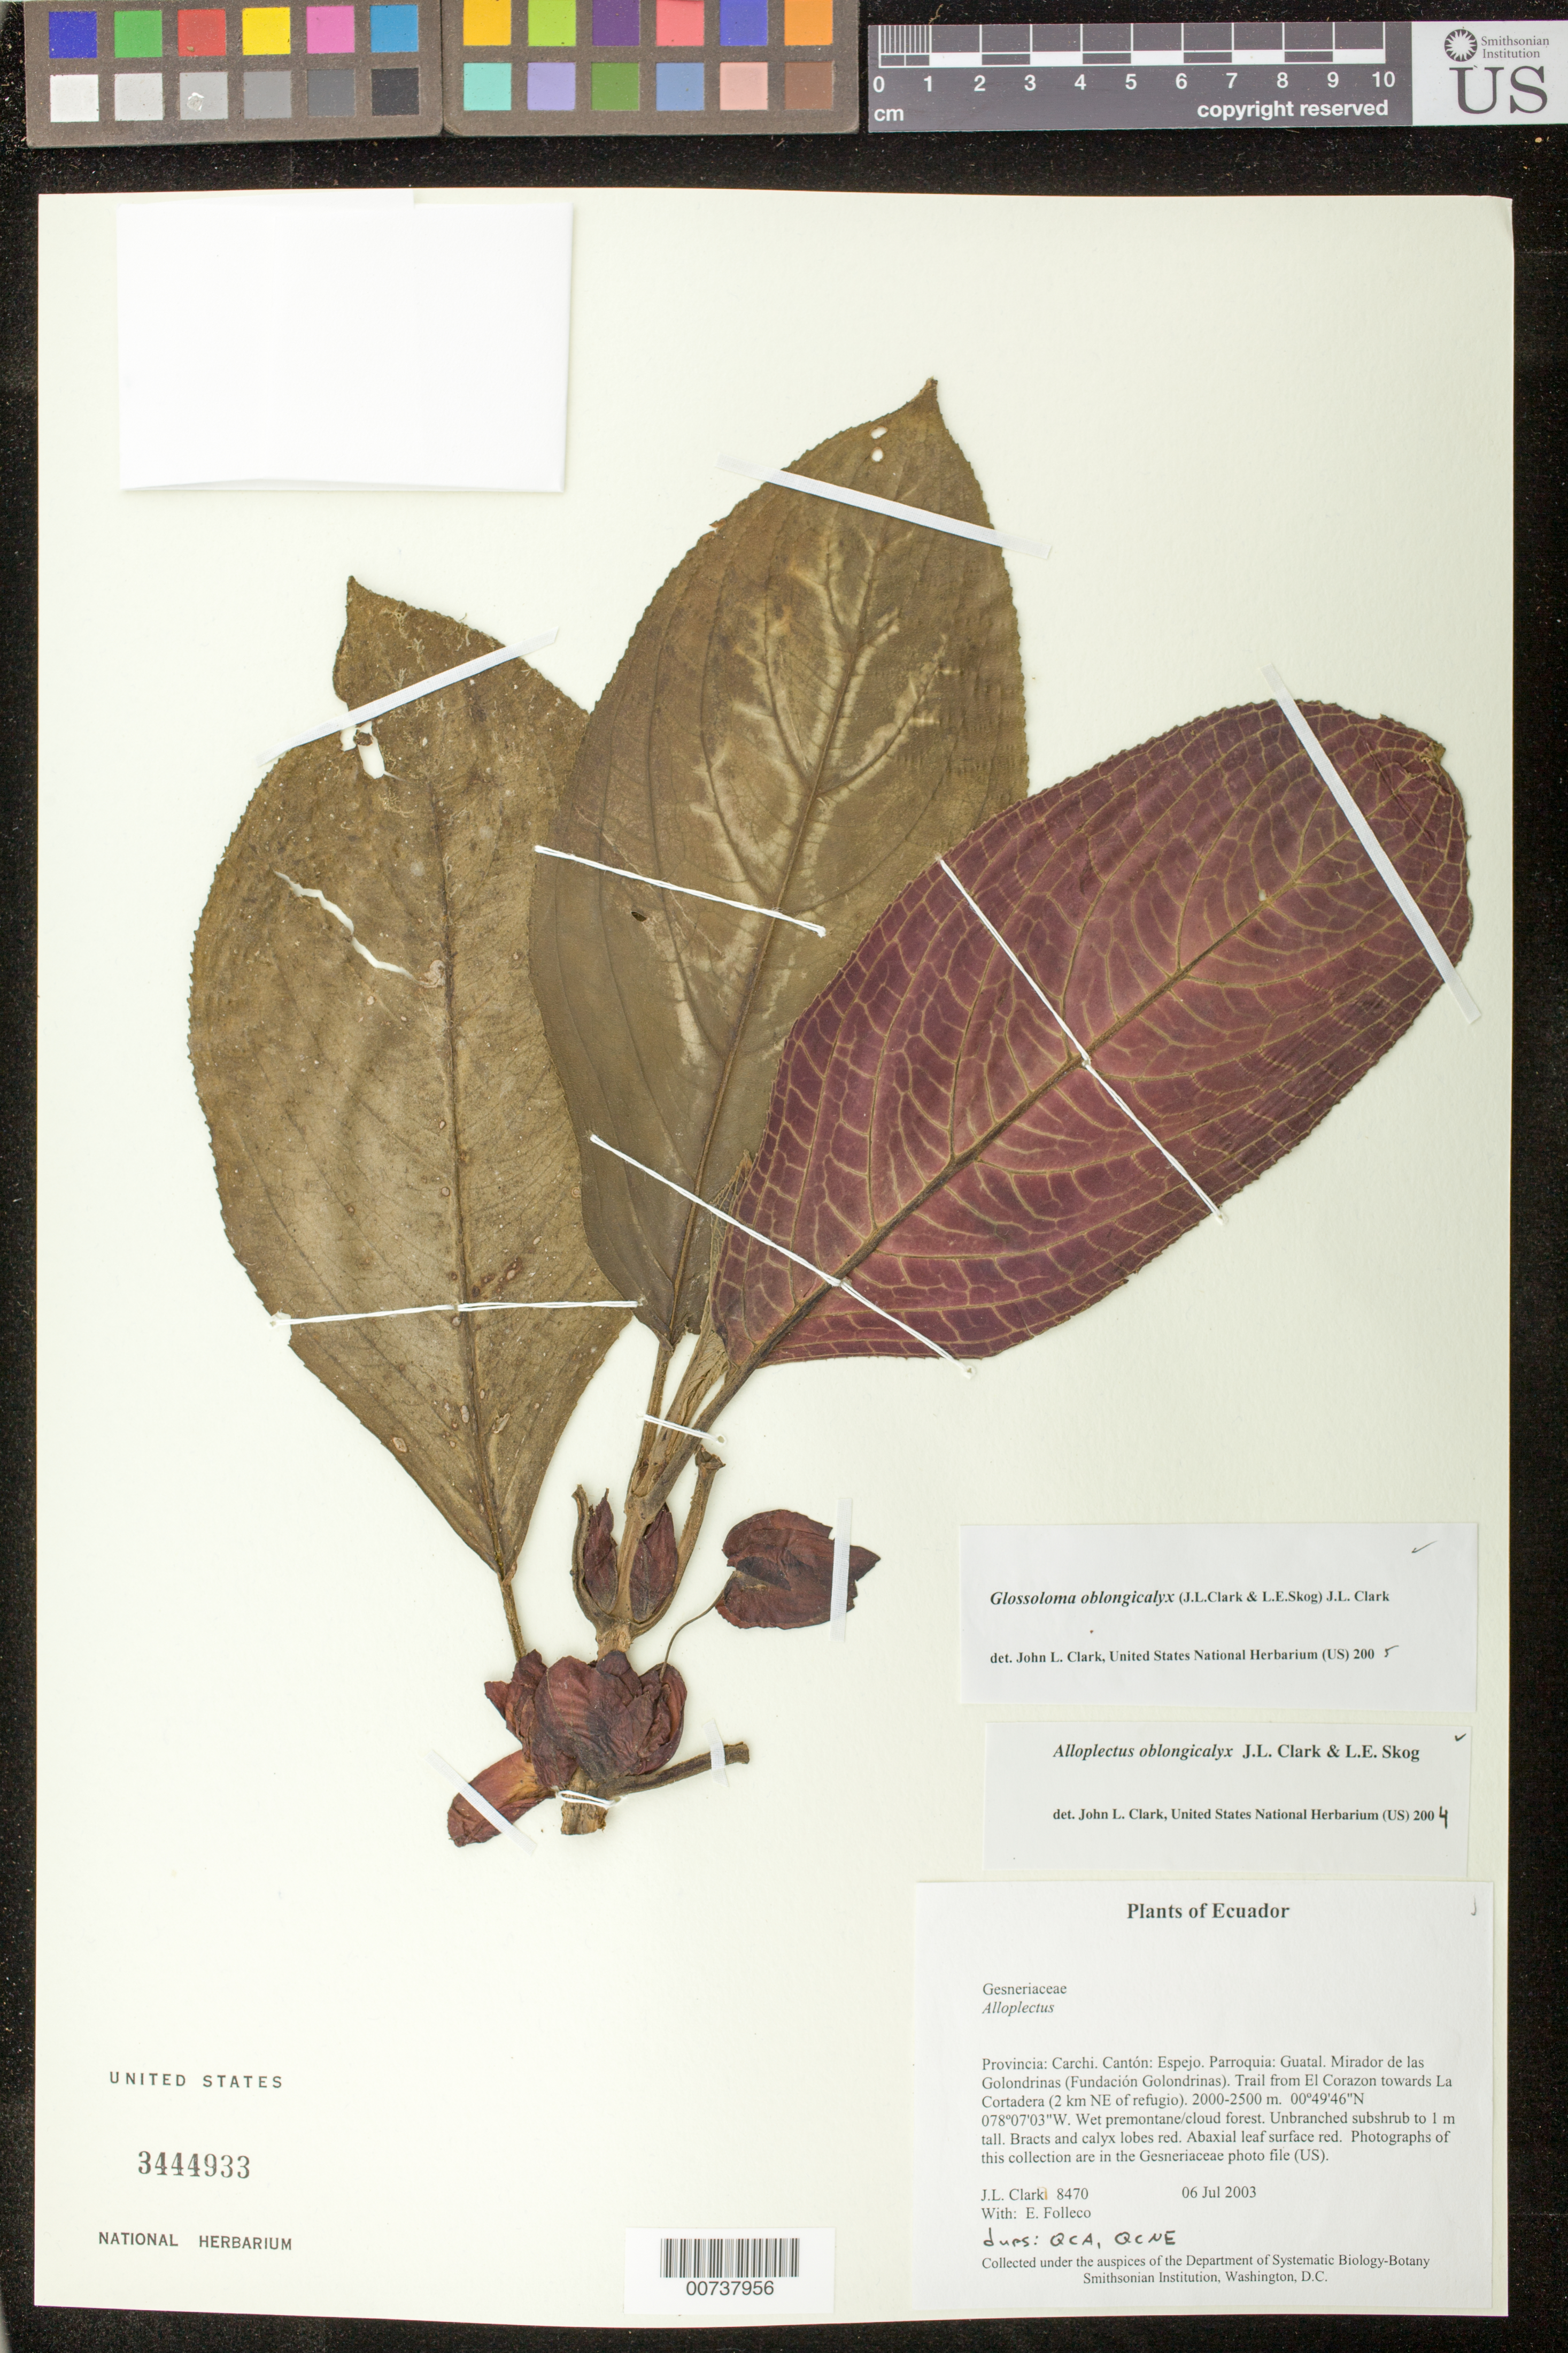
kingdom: Plantae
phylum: Tracheophyta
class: Magnoliopsida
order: Lamiales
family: Gesneriaceae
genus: Glossoloma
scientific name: Glossoloma oblongicalyx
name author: (J.L. Clark & L.E. Skog) J.L. Clark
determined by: Clark, J. L., (SEL), The Marie Selby Botanical Garden (UNITED STATES)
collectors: J. L. Clark & E. Folleco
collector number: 8470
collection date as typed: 06 Jul 2003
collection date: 2003-07-06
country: Ecuador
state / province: Carchi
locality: Espejo. Parroquia: Guatal. Mirador de las Golondrinas (Fundación Golondrinas). Trail from El Corazon towards La Cortadera (2 km NE of refugio).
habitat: Wet premontane/cloud forest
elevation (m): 2000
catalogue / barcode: US 3444933